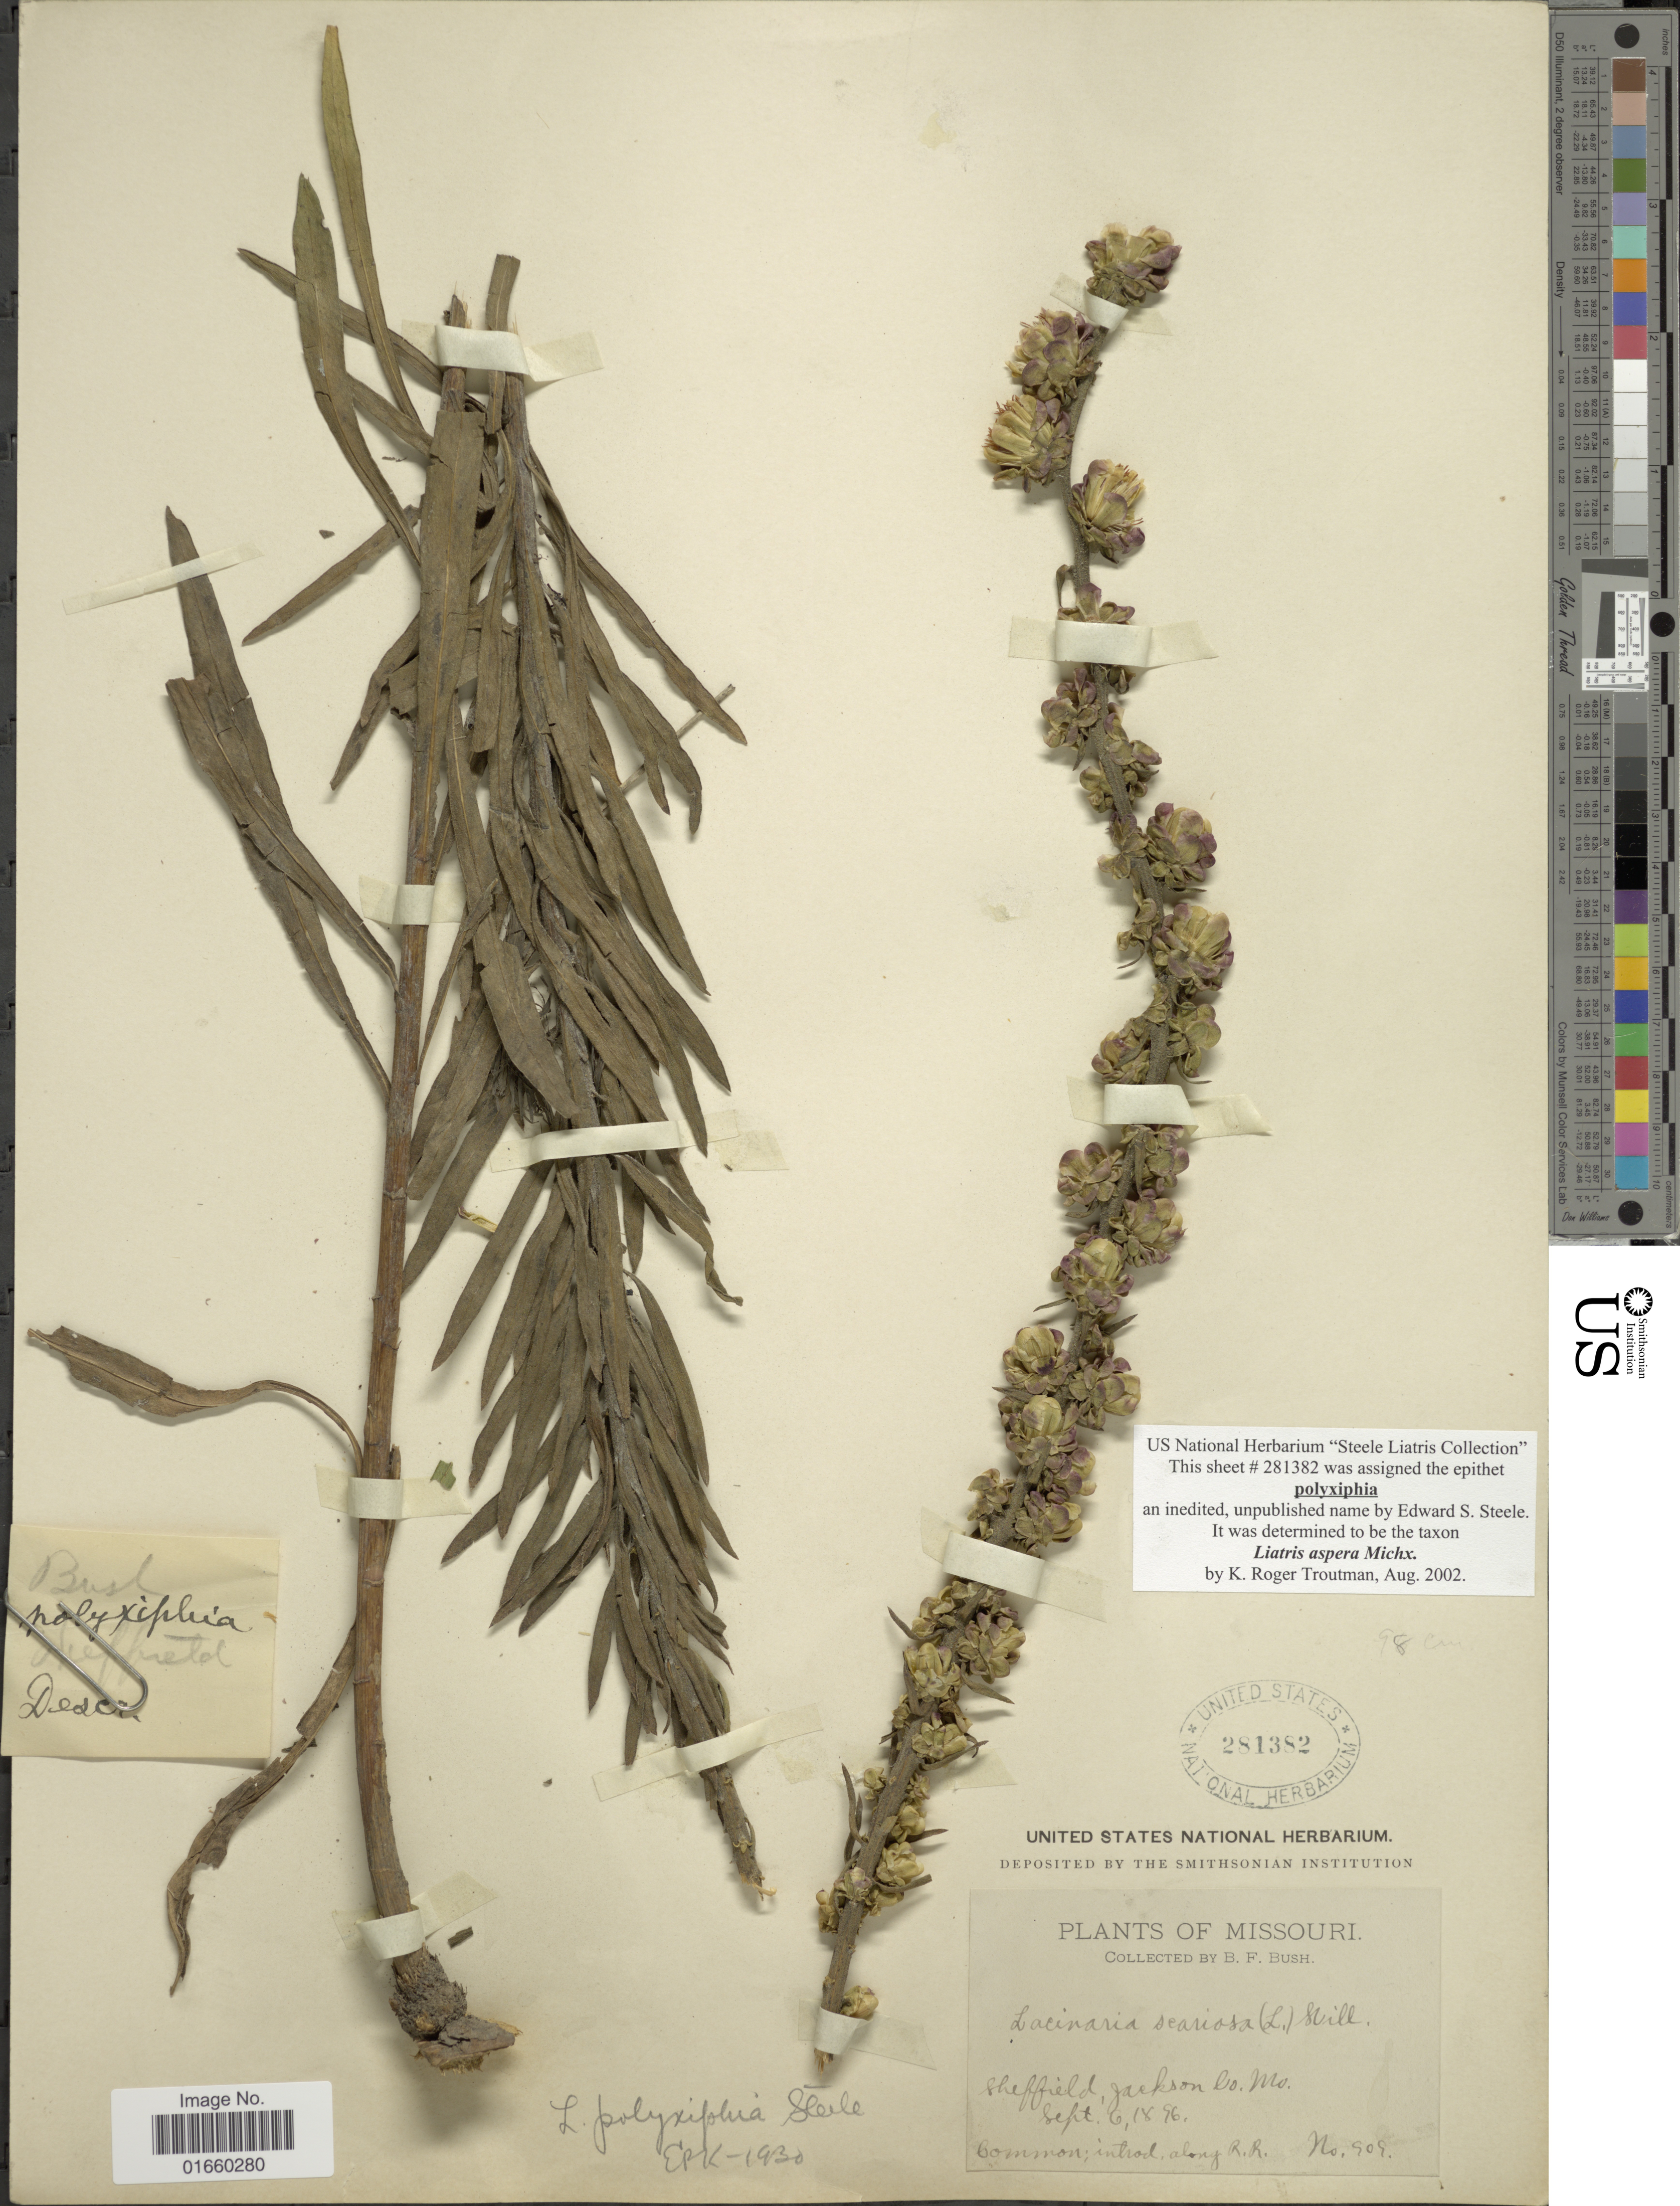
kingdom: Plantae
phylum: Tracheophyta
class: Magnoliopsida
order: Asterales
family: Asteraceae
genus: Liatris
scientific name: Liatris aspera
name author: Michx.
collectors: B. F. Bush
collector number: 909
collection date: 1896-09-06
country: United States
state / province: Missouri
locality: Sheffield, Jackson Co.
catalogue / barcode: US 281382